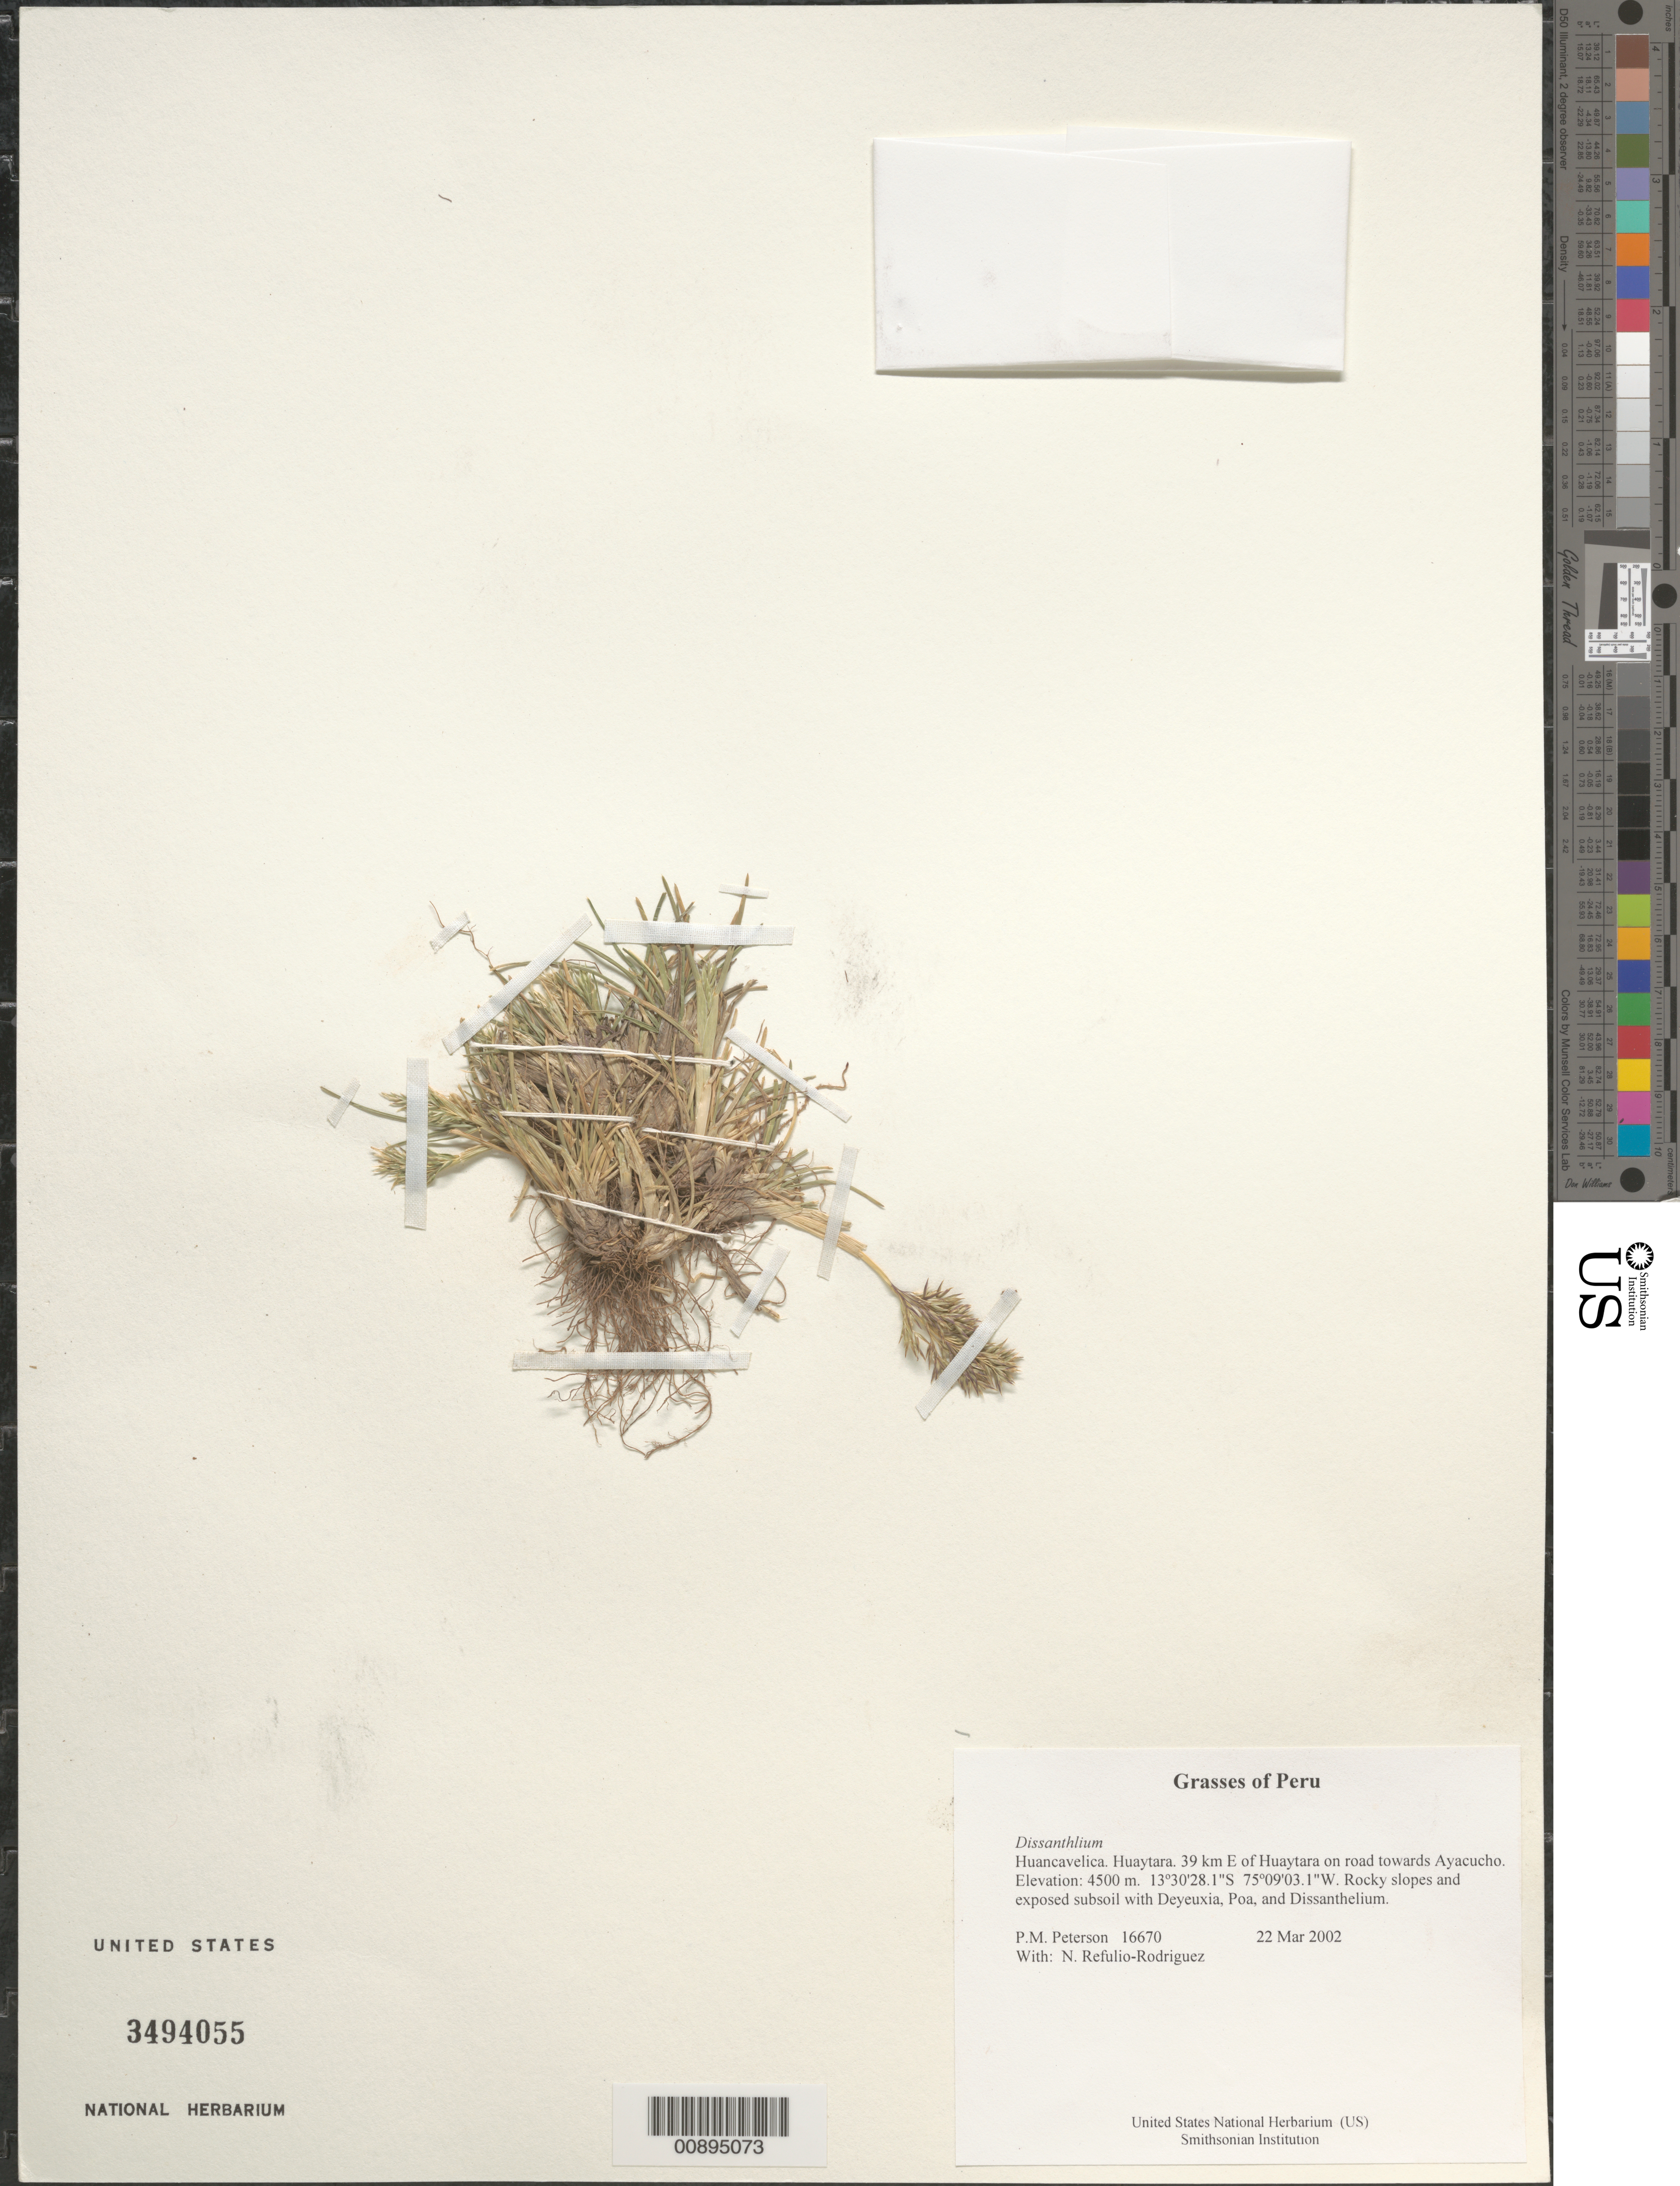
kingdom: Plantae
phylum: Tracheophyta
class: Liliopsida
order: Poales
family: Poaceae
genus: Dissanthelium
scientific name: Dissanthelium sp.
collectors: P. M. Peterson & N. Refulio-Rodríguez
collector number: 16670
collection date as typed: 22 Mar 2002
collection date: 2002-03-22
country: Peru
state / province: Huancavelica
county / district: Huaytara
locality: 39 km E of Huaytara on road towards Ayacucho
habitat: Rocky slopes and exposed subsoil with ~Deyeuxia, Poa, and Dissanthelium~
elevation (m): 4500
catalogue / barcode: US 3494055